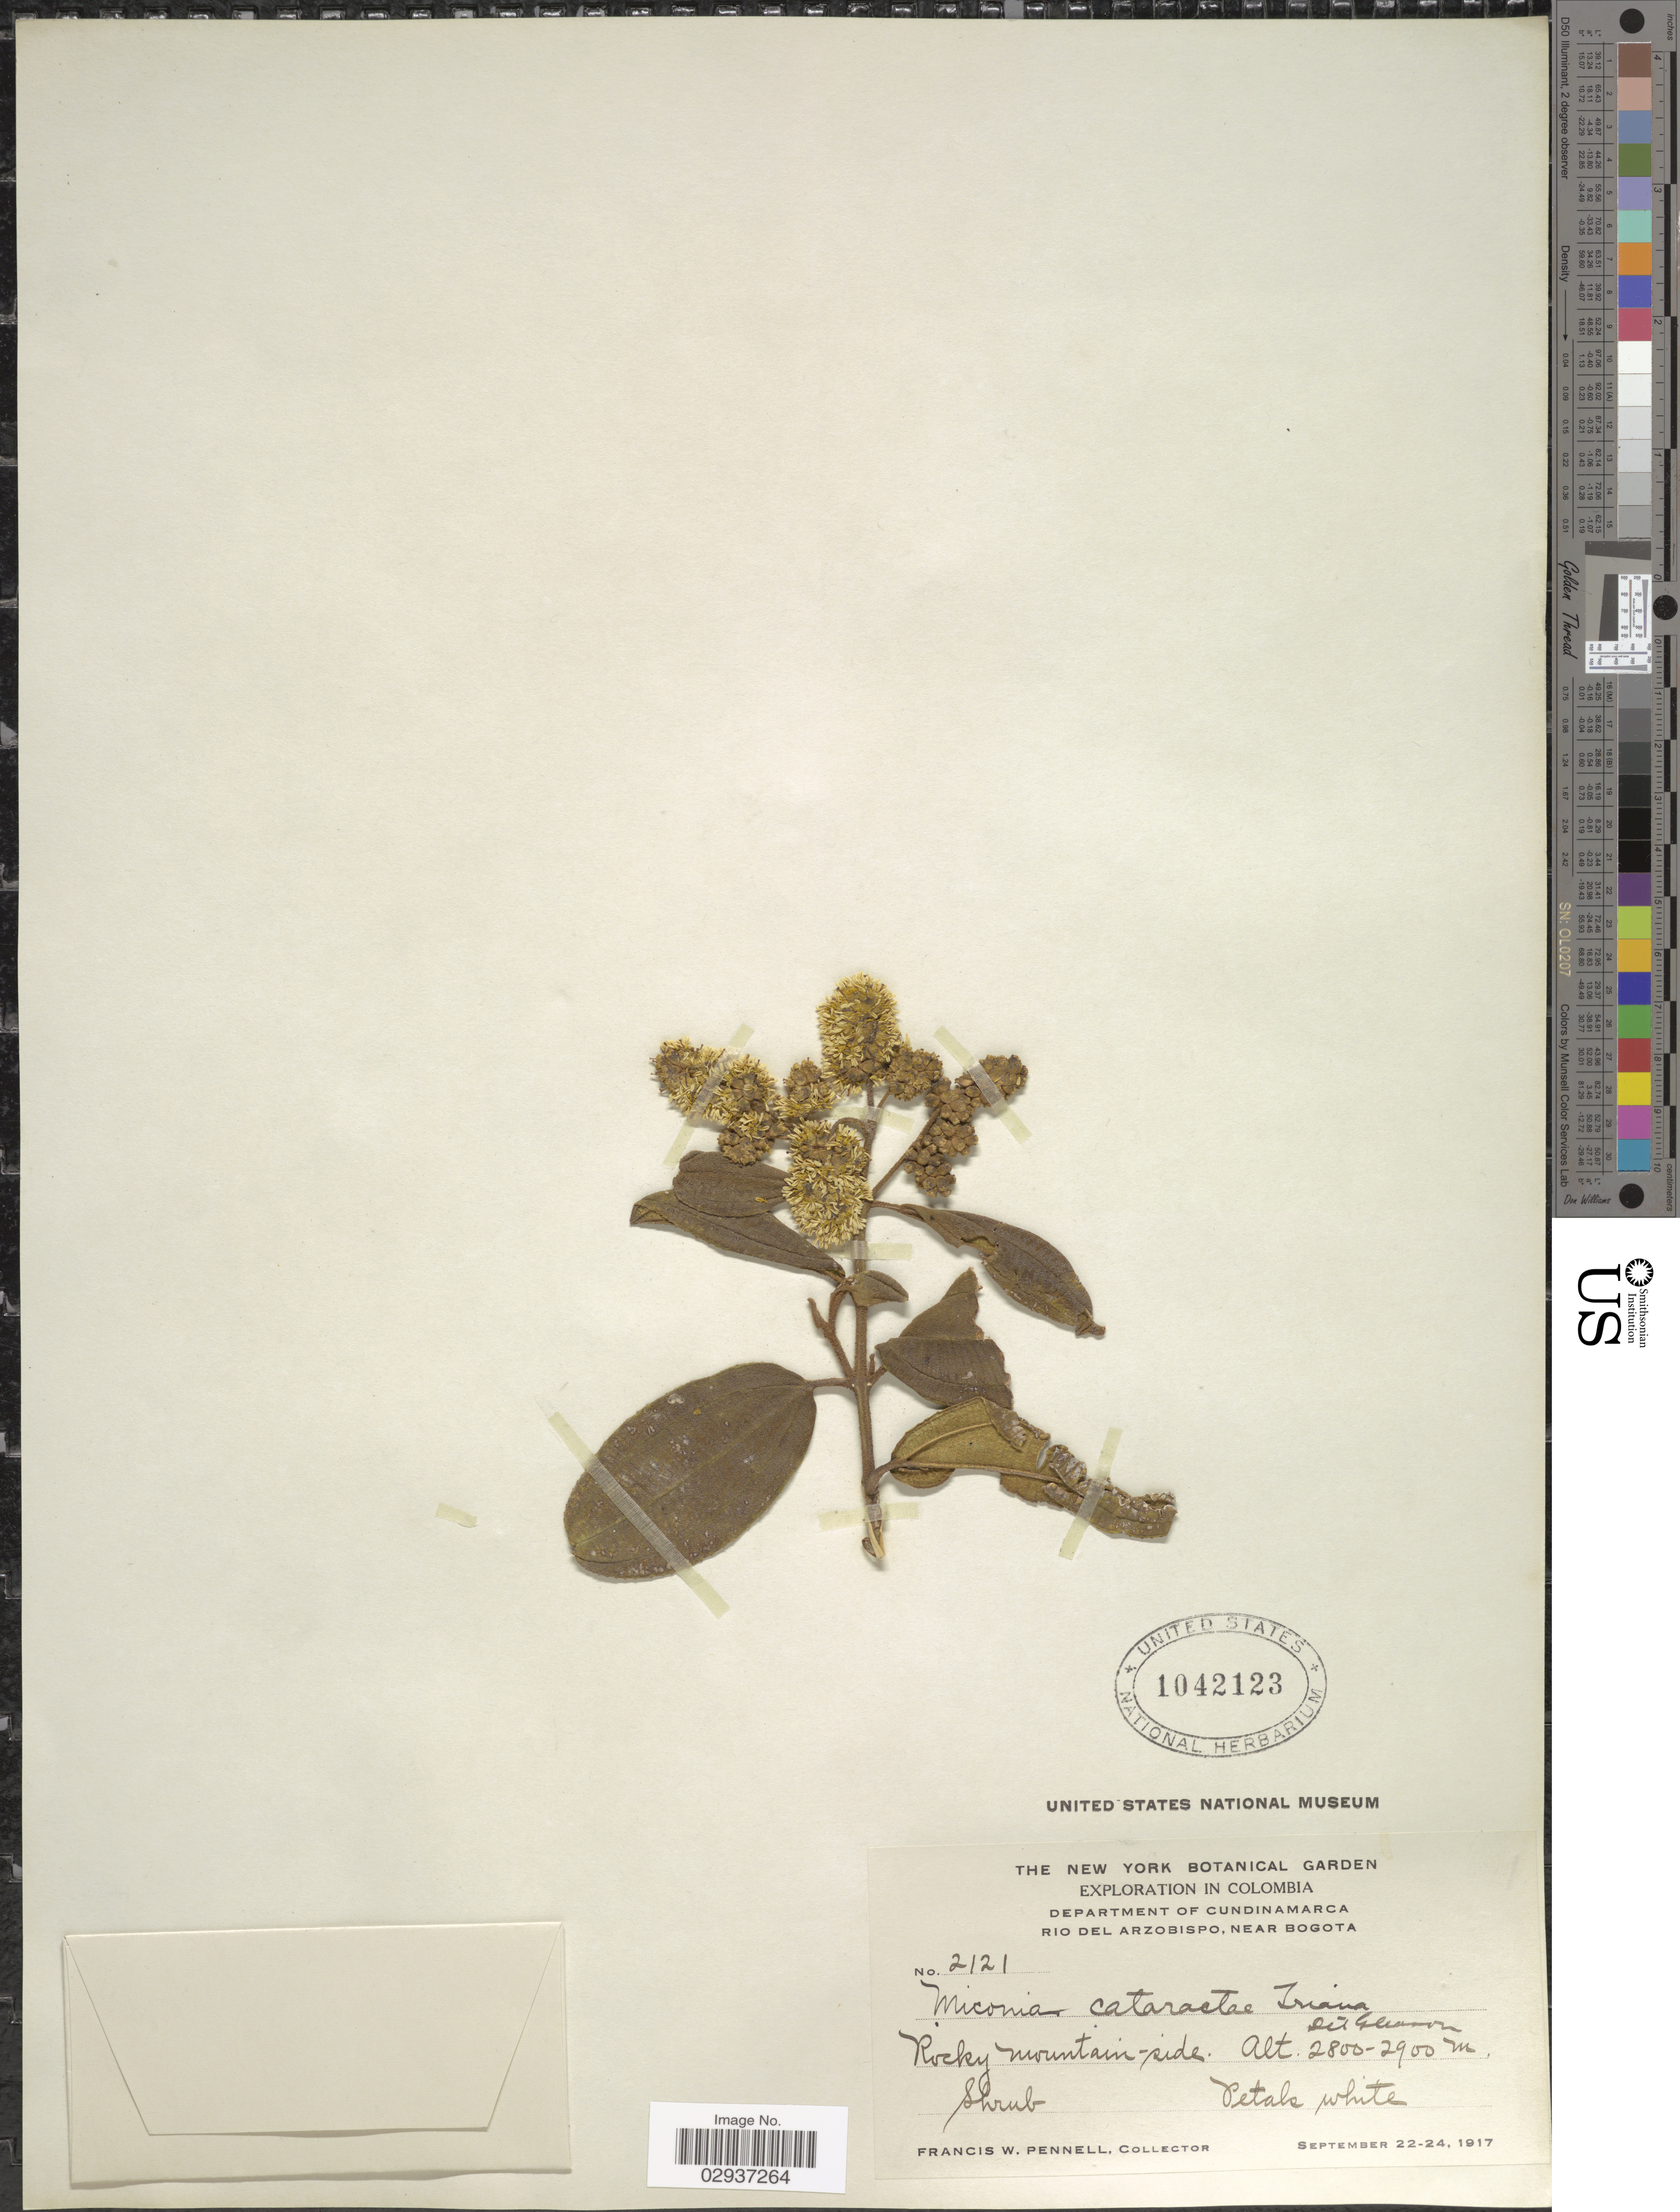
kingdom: Plantae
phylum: Tracheophyta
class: Magnoliopsida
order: Myrtales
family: Melastomataceae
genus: Miconia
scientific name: Miconia cataractae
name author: Triana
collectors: F. W. Pennell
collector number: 2121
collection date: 1917-09-22/1917-09-24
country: Colombia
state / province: Cundinamarca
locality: Department of Cundinamarca. Rio del Arzobispo, near Bogota. Rocky mountain-side.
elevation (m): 2800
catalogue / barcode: US 1042123